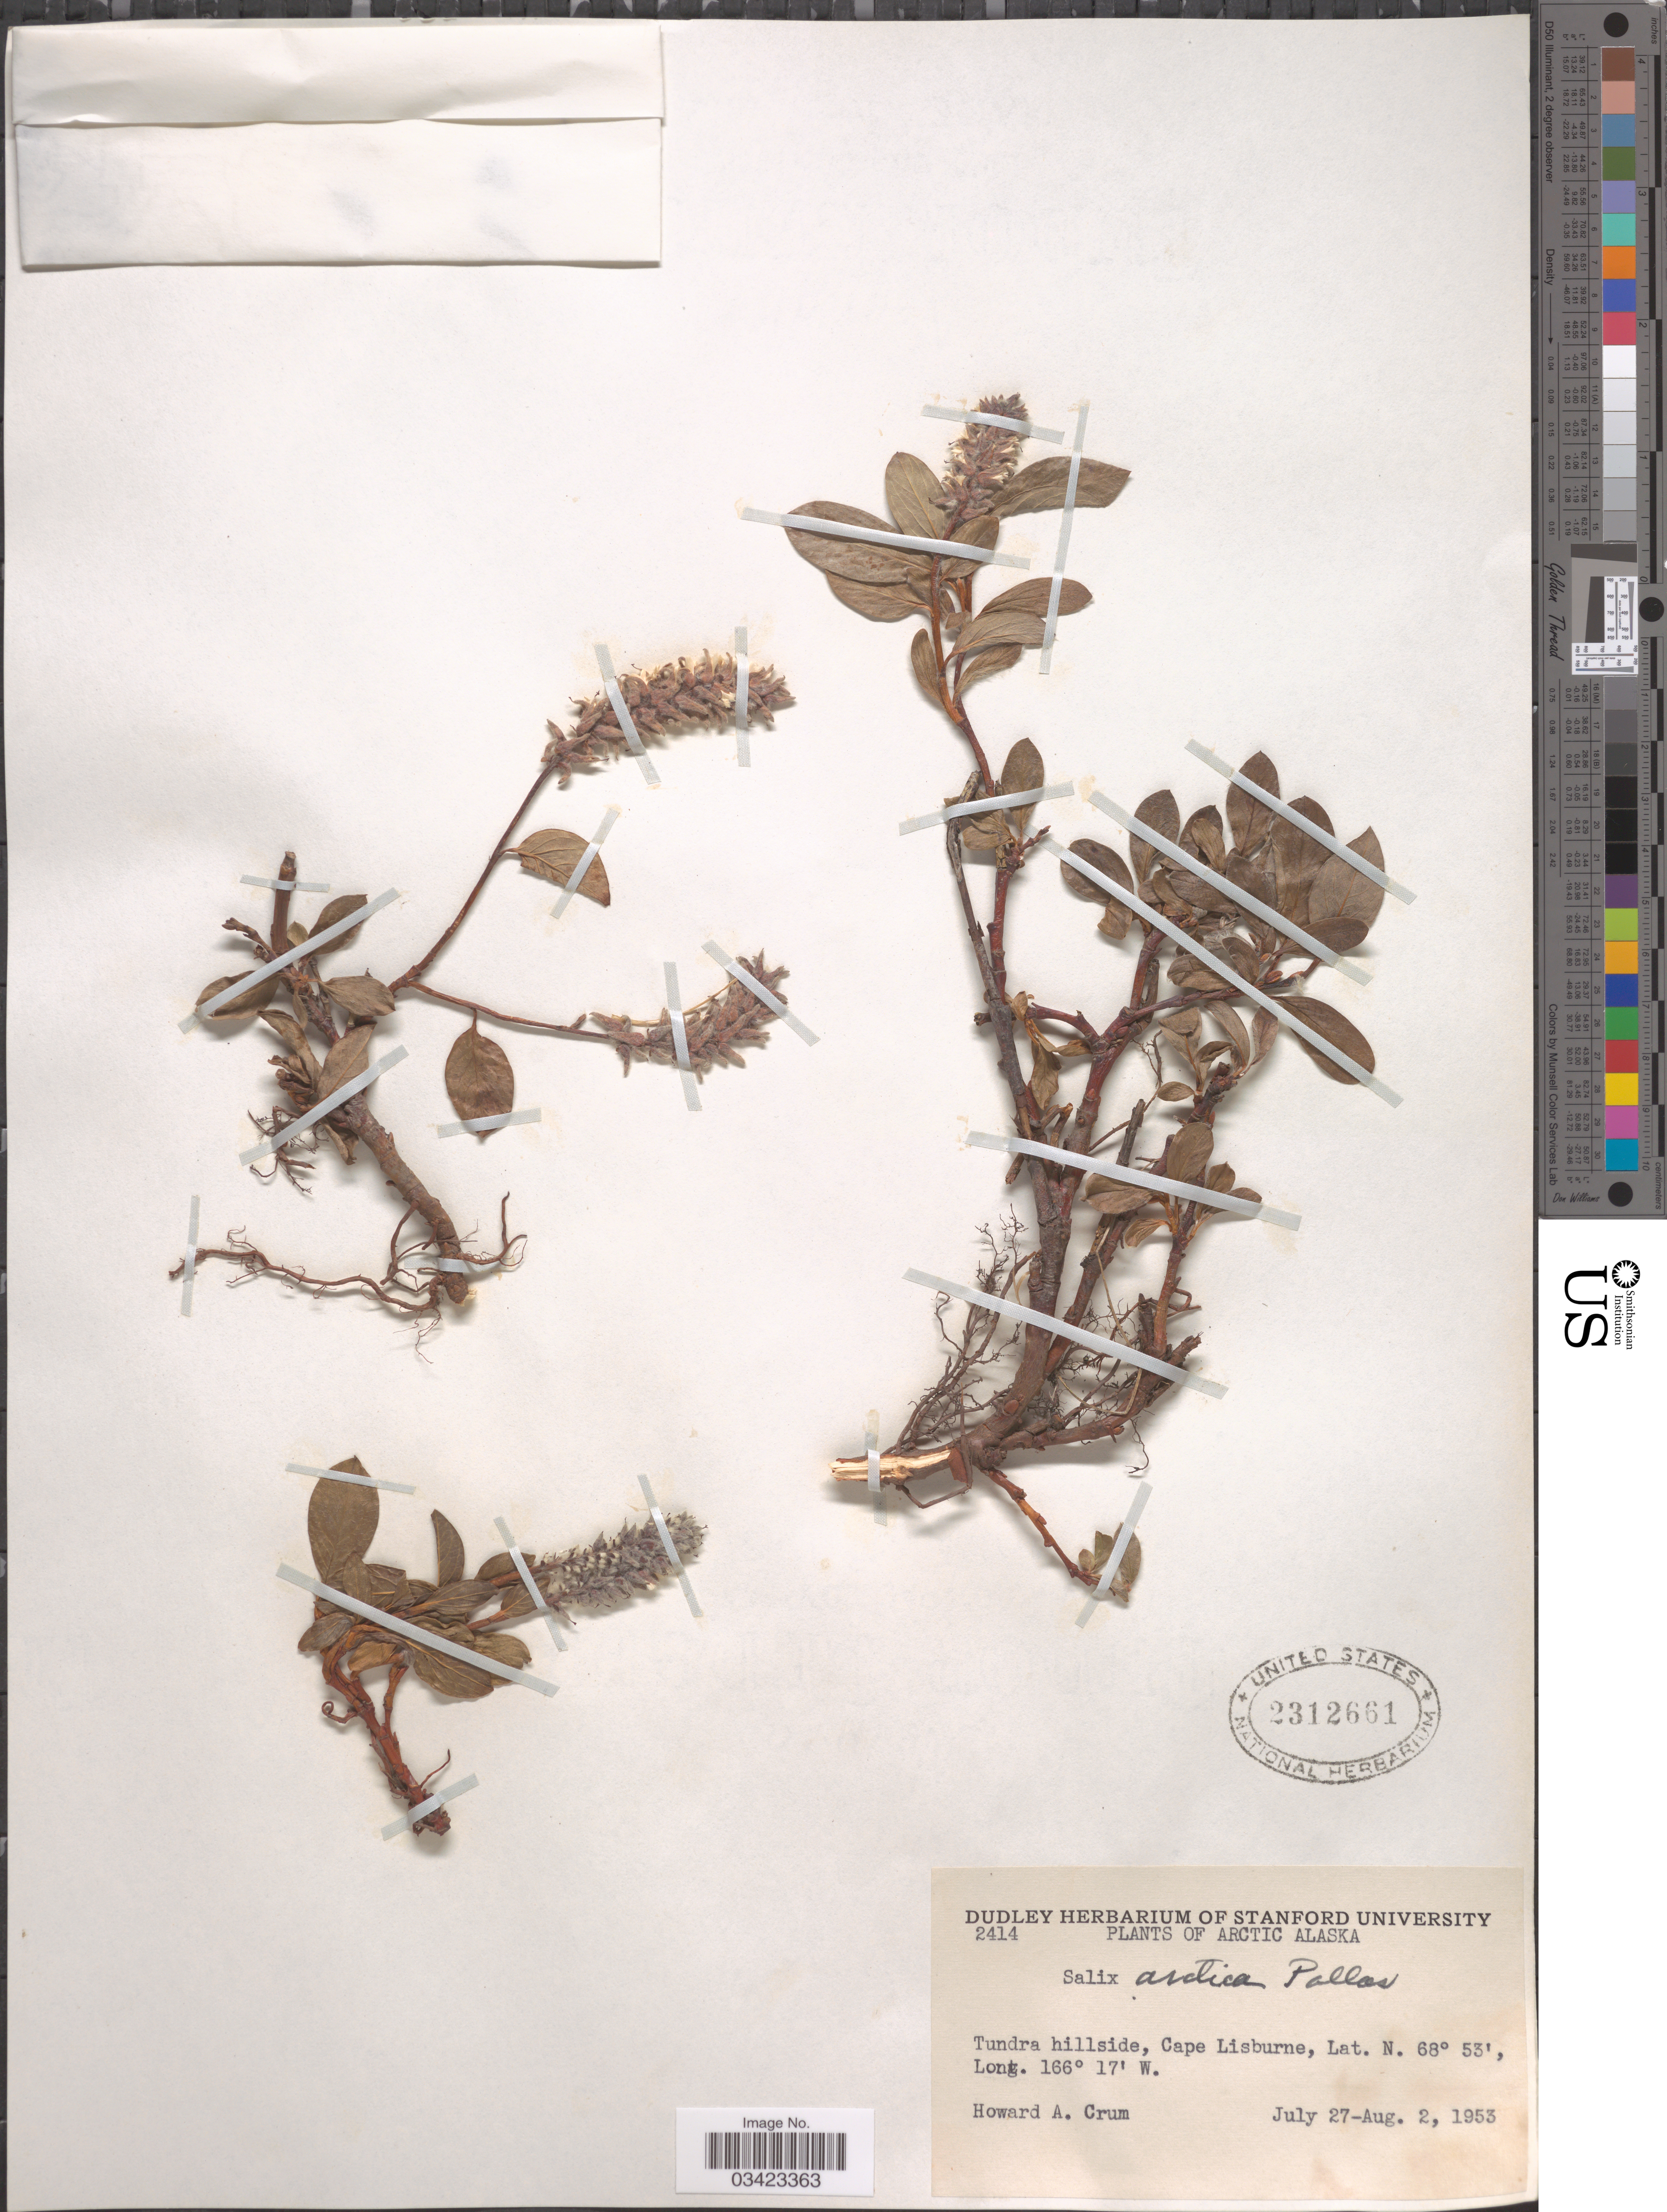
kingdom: Plantae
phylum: Tracheophyta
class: Magnoliopsida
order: Malpighiales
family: Salicaceae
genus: Salix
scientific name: Salix arctica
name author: Pall.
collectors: H. A. Crum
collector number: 2414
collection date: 1953-07-27/1953-08-02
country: United States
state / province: Alaska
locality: Arctic Alaska. Tundra hillside, Cape Lisburne.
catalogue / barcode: US 2312661